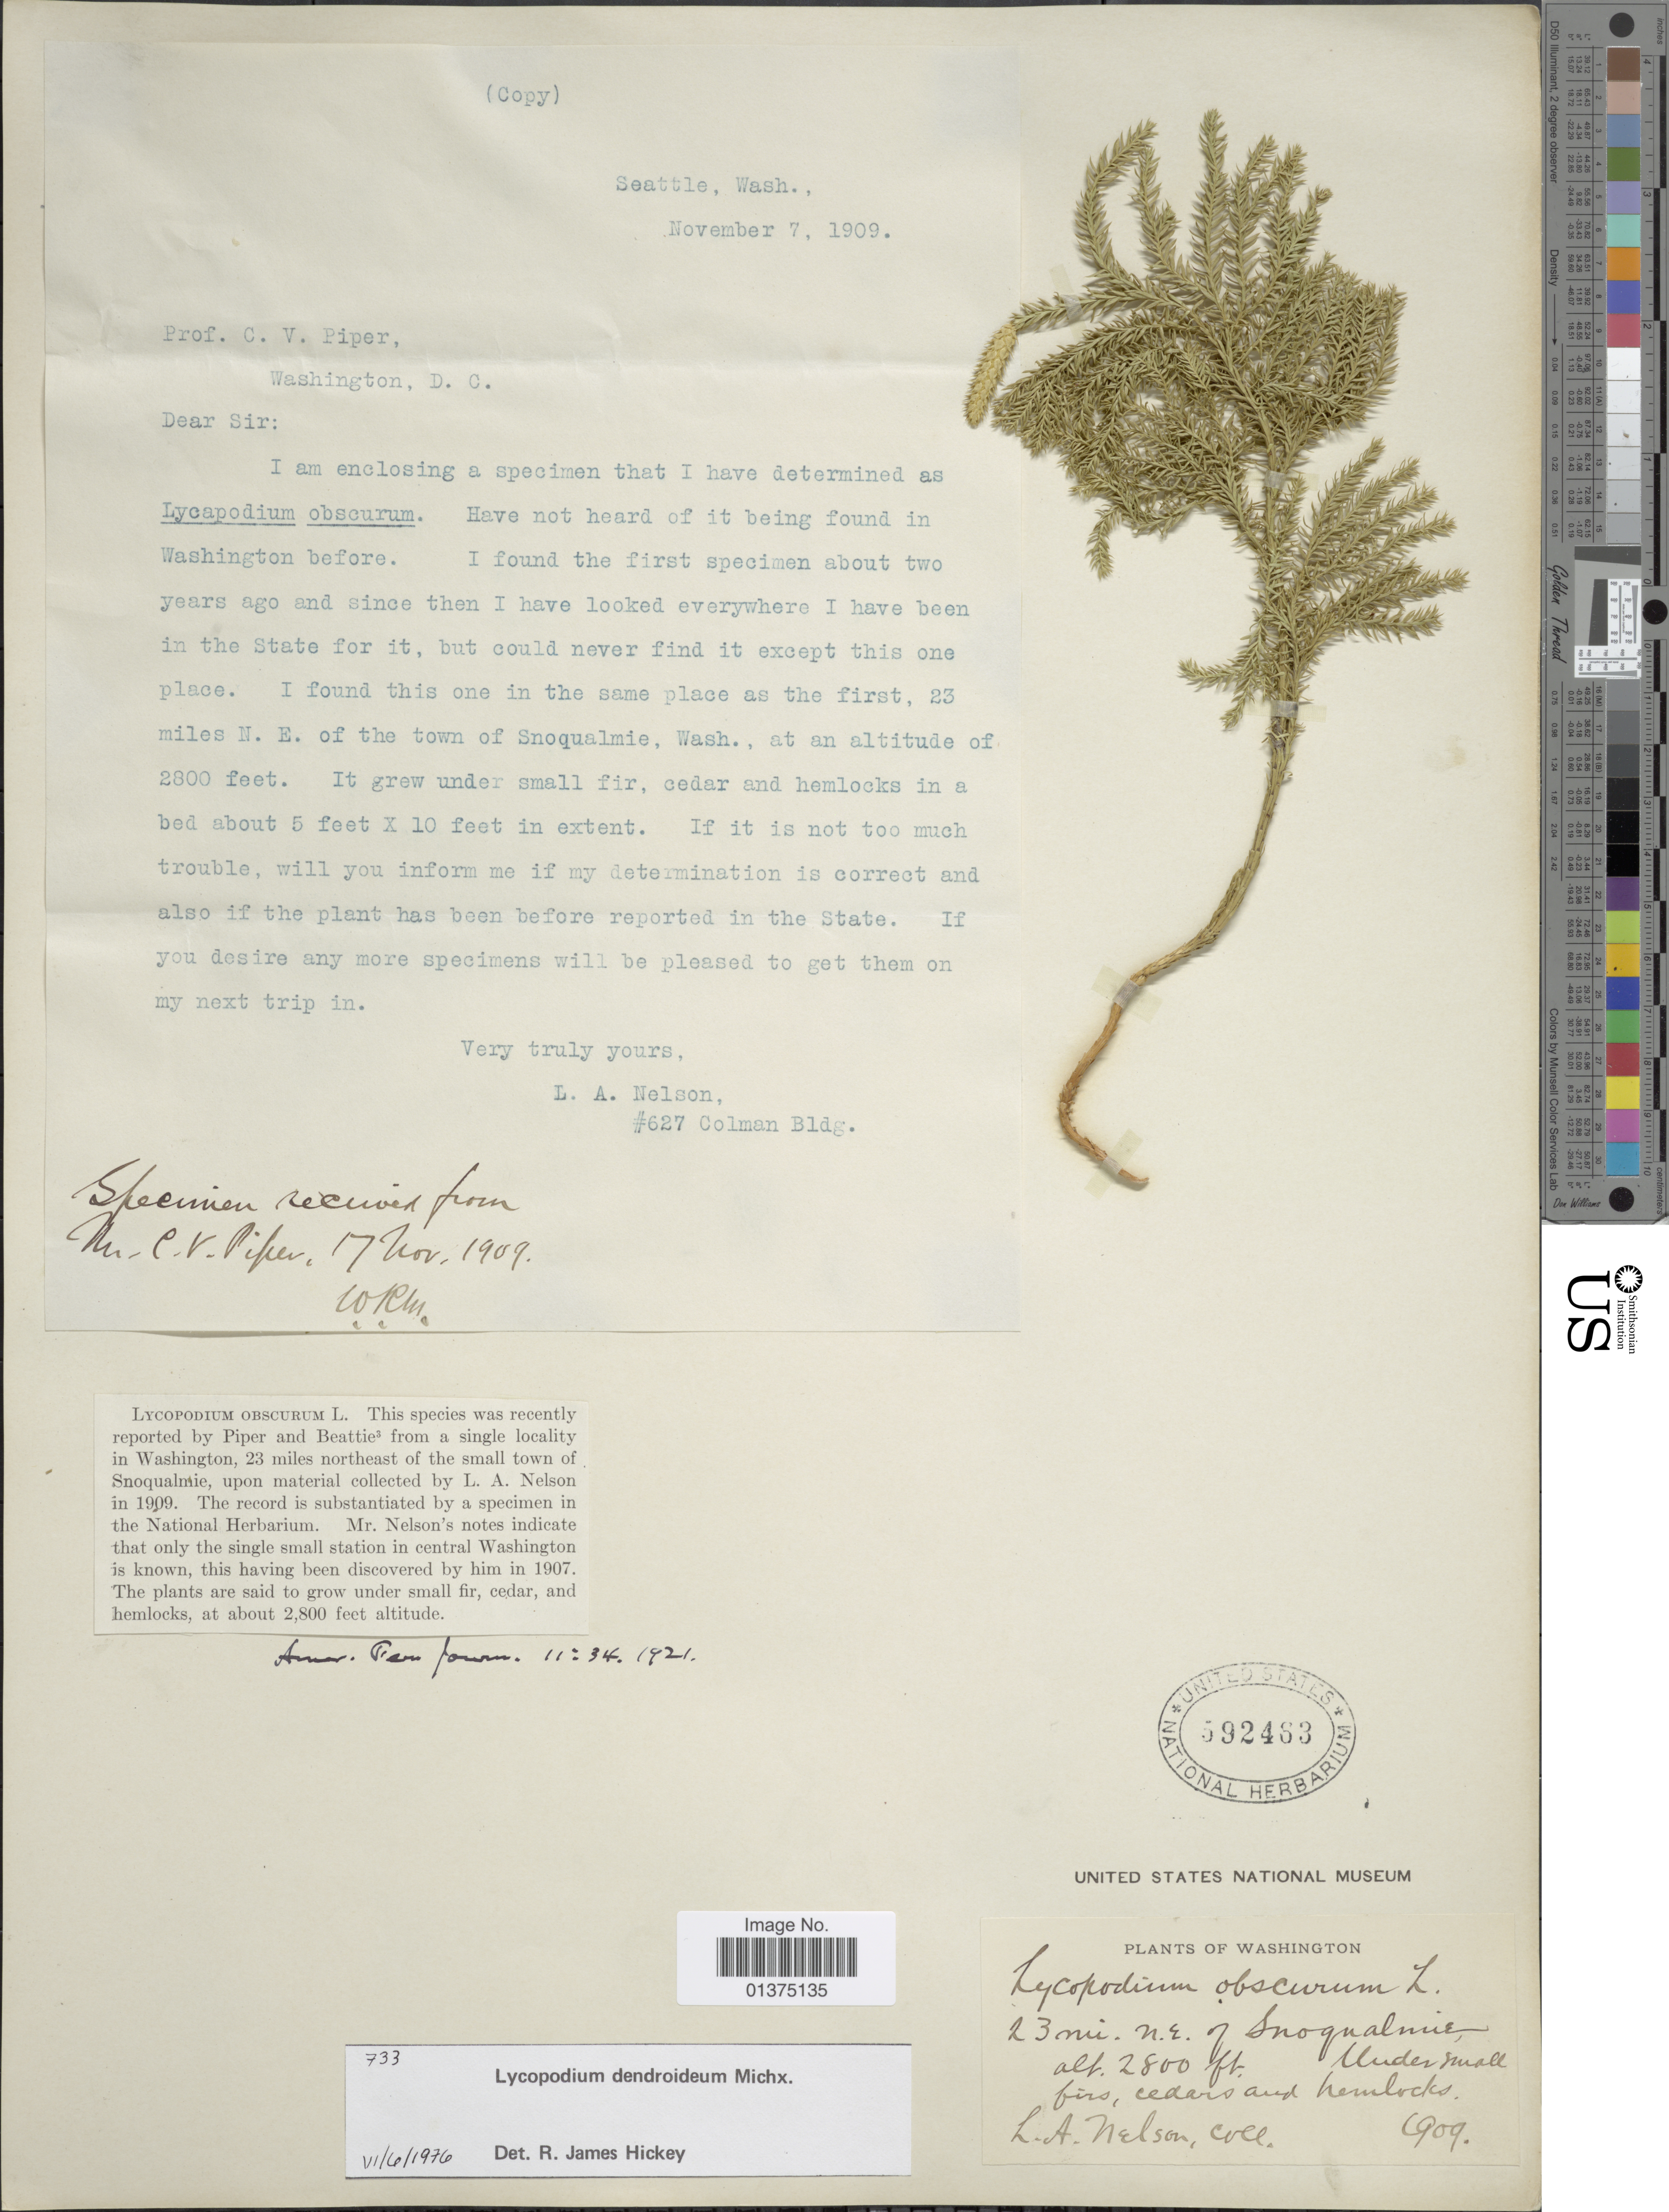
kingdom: Plantae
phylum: Tracheophyta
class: Lycopodiopsida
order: Lycopodiales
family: Lycopodiaceae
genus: Dendrolycopodium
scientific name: Dendrolycopodium dendroideum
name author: (Michx.) A. Haines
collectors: L. Nelson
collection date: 1909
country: United States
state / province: Washington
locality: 23 mi N.E. of Snoqualmie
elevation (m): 853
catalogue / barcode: US 592463